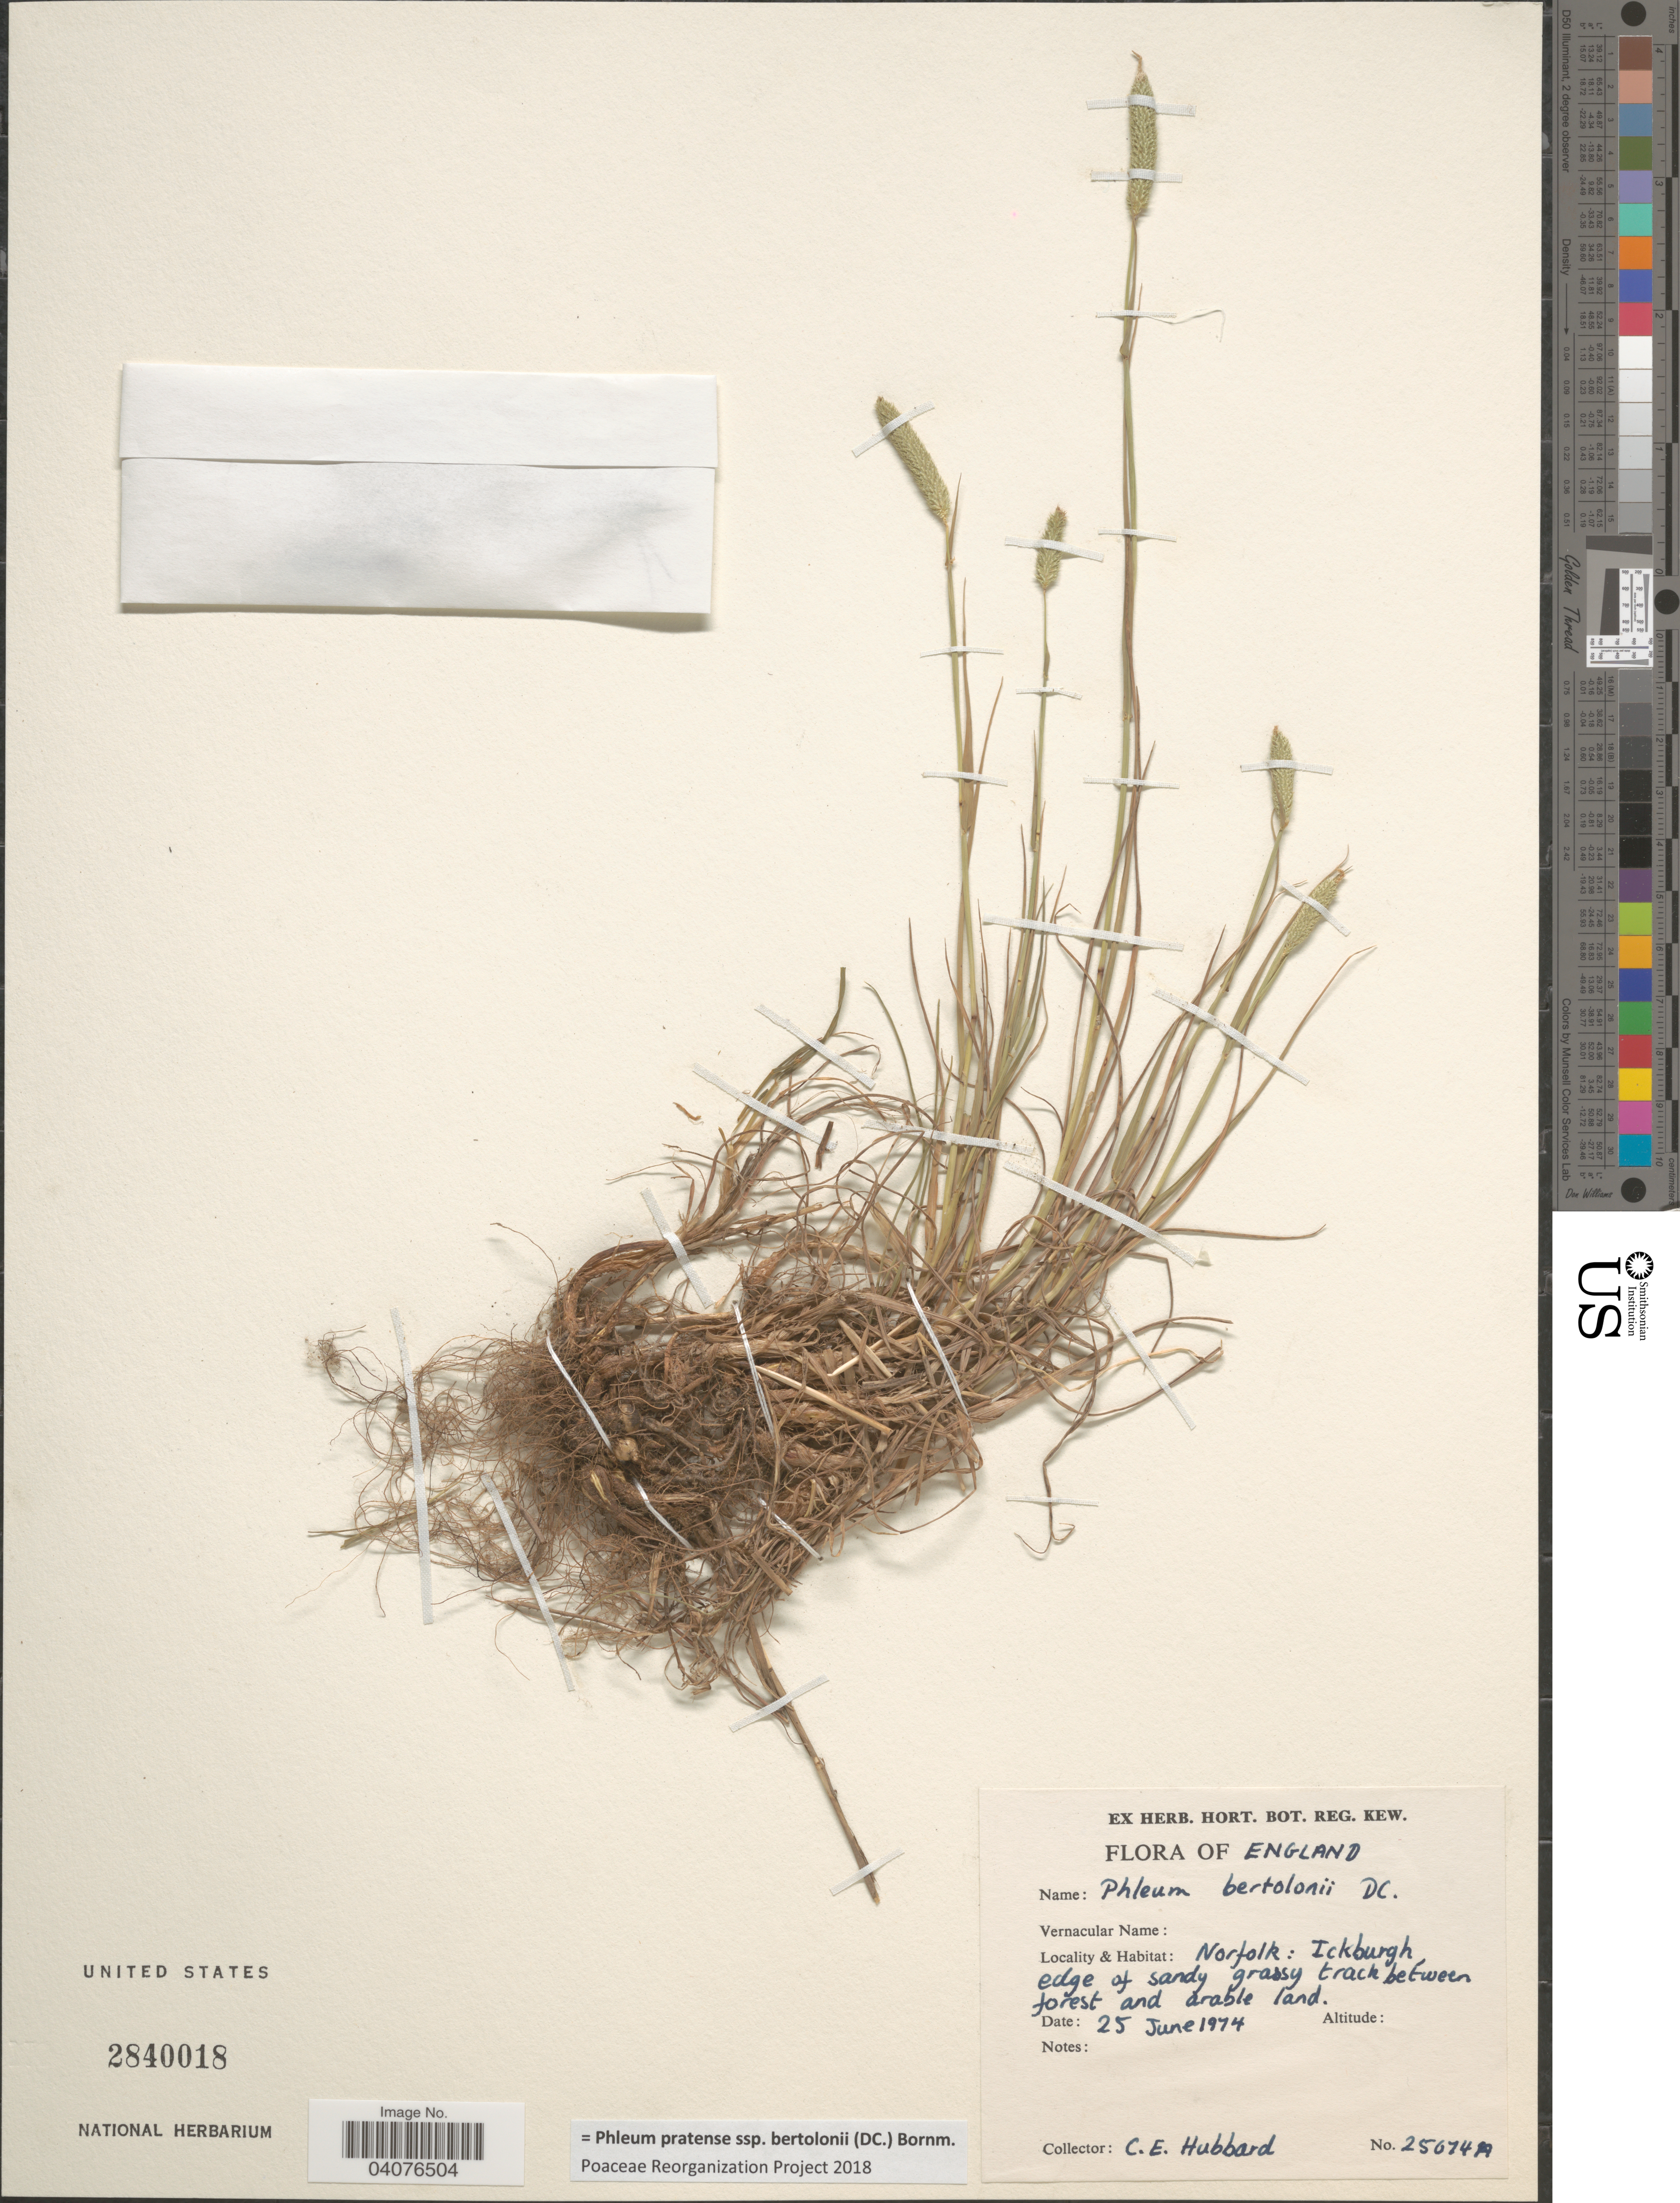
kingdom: Plantae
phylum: Tracheophyta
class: Liliopsida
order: Poales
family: Poaceae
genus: Phleum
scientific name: Phleum pratense subsp. bertolonii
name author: (DC.) Bornm.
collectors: C. E. Hubbard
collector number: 25674A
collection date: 1974-06-25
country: United Kingdom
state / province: England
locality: Norfolk: Ickburgh. Edge of sandy grassy track between forest and arable land.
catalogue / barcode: US 2840018